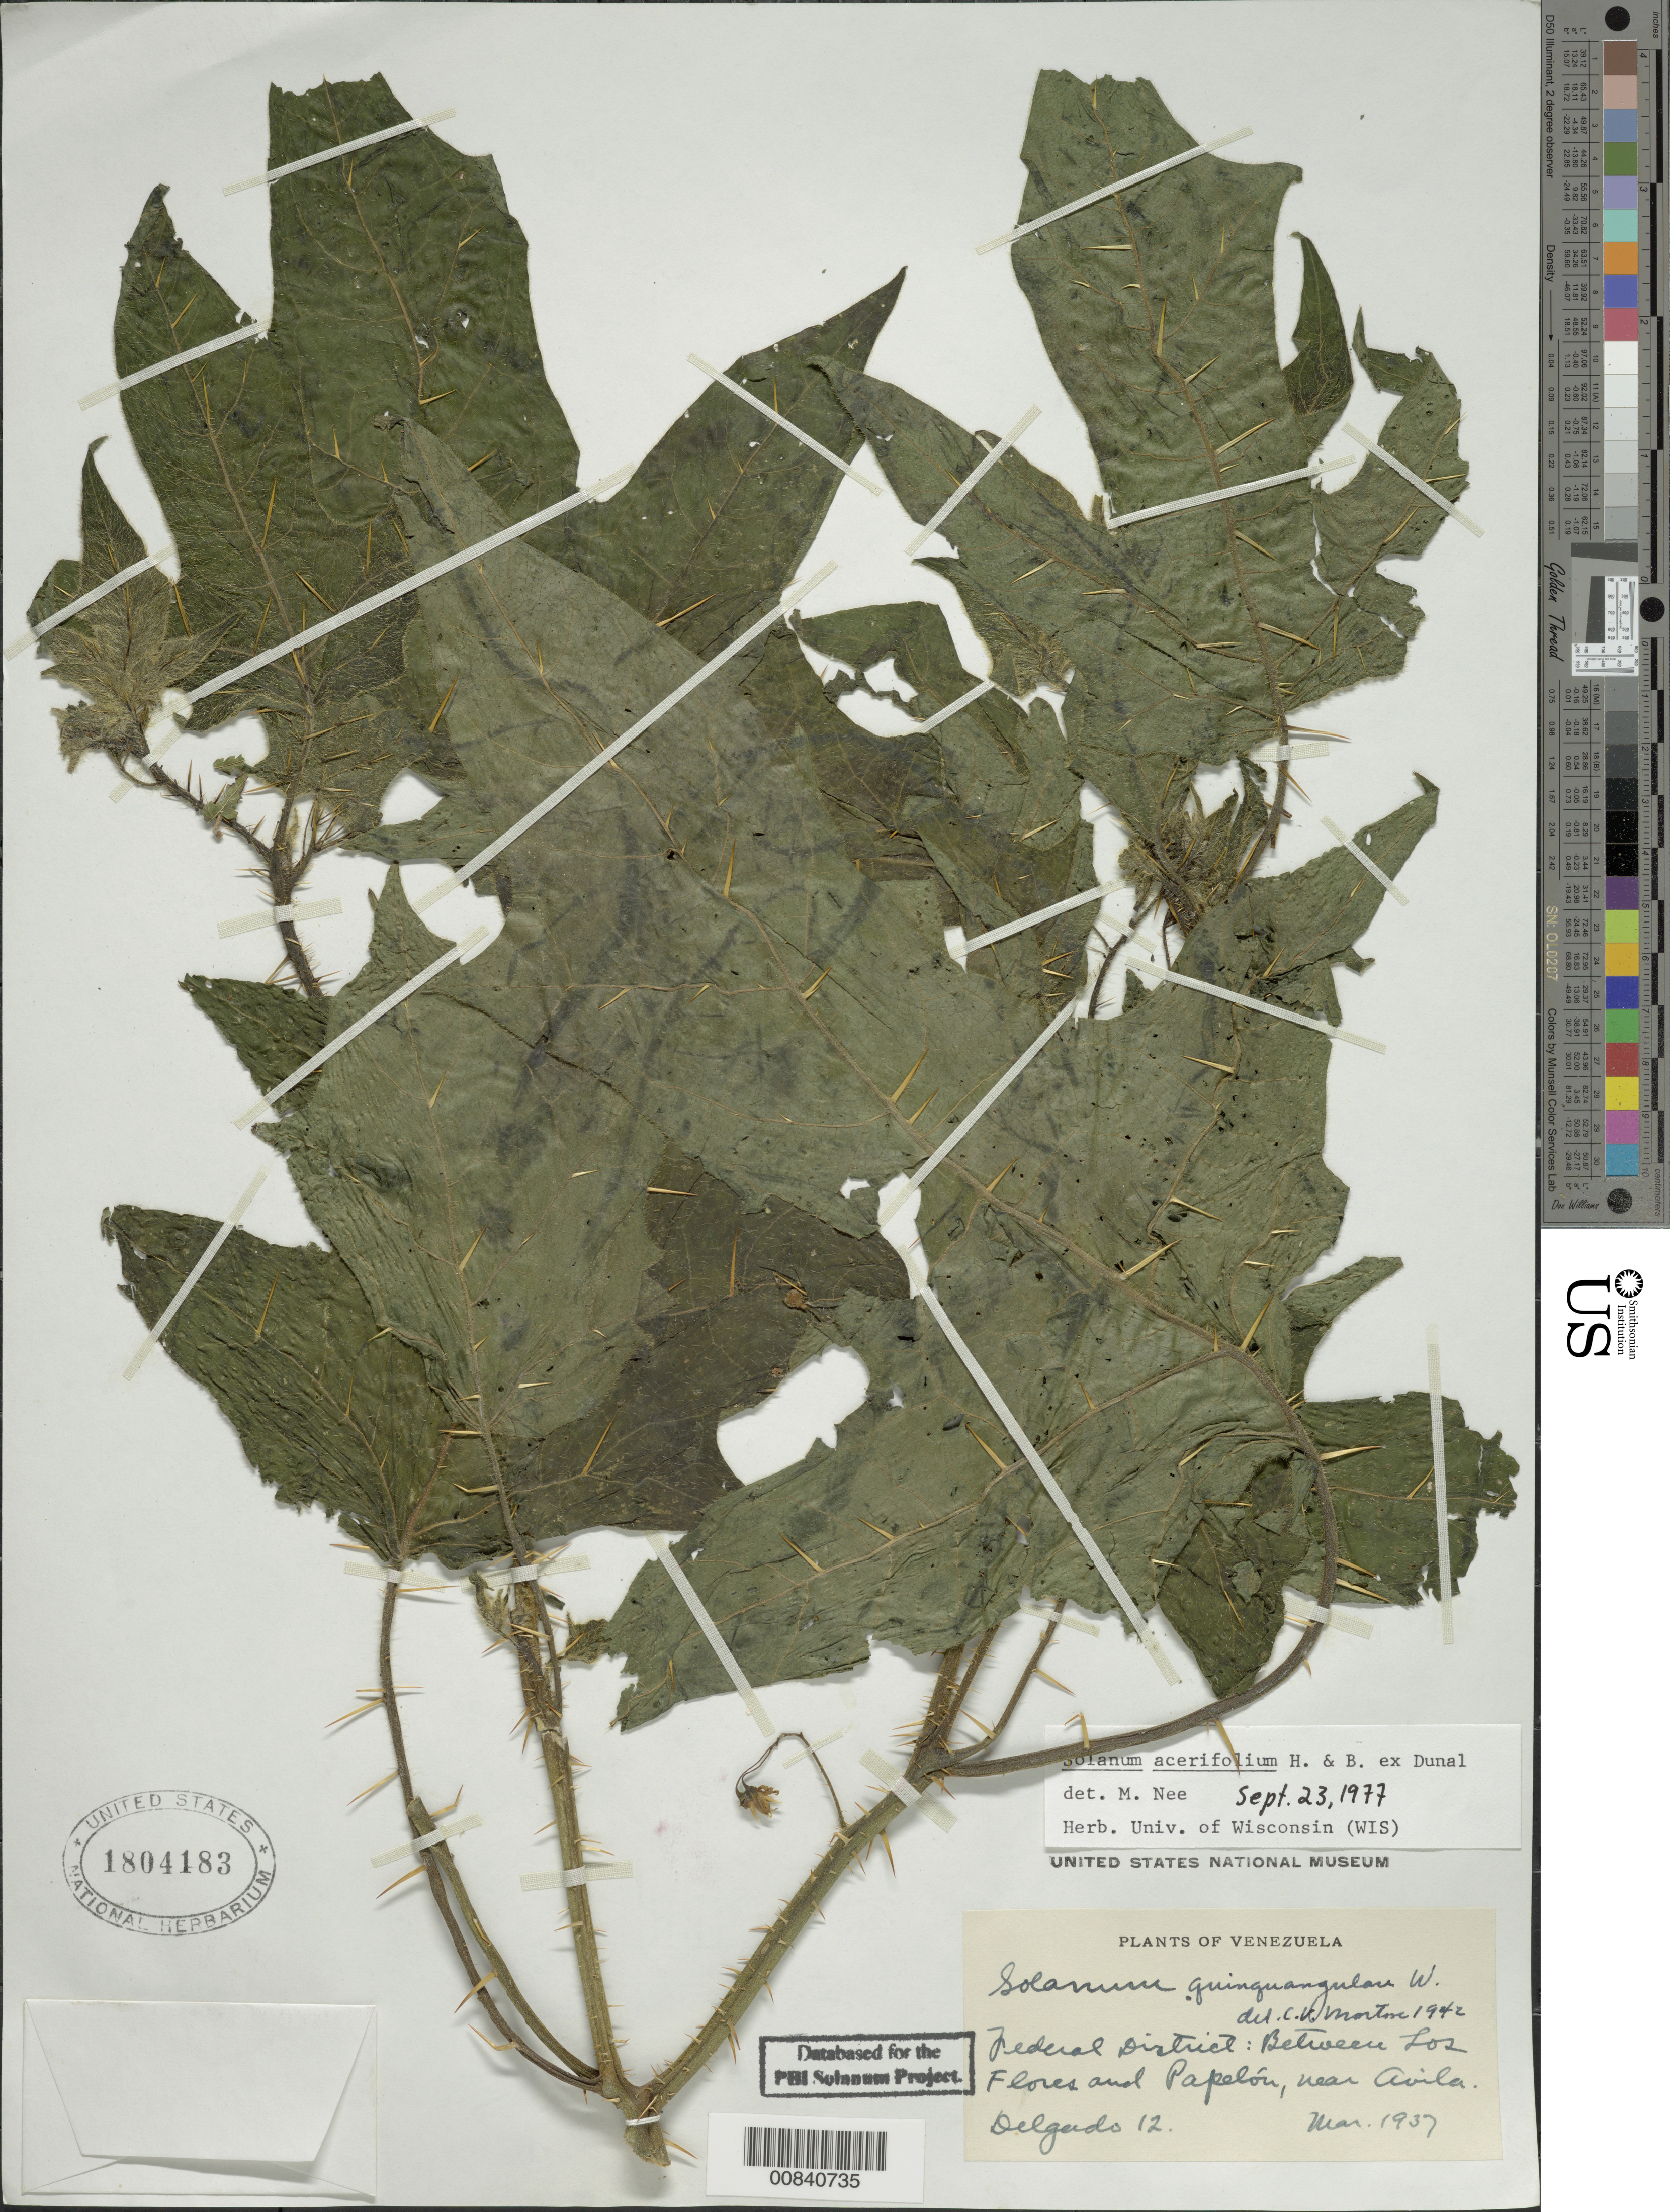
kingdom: Plantae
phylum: Tracheophyta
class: Magnoliopsida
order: Solanales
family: Solanaceae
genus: Solanum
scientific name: Solanum acerifolium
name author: Humb. & Bonpl. ex Dunal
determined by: Nee, Michael H.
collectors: A. A. Delgado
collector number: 12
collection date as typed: Mar 1937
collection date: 1937-03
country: Venezuela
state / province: Distrito Federal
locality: Between Los Flores and Papelou, near Avila.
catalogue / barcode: US 1804183